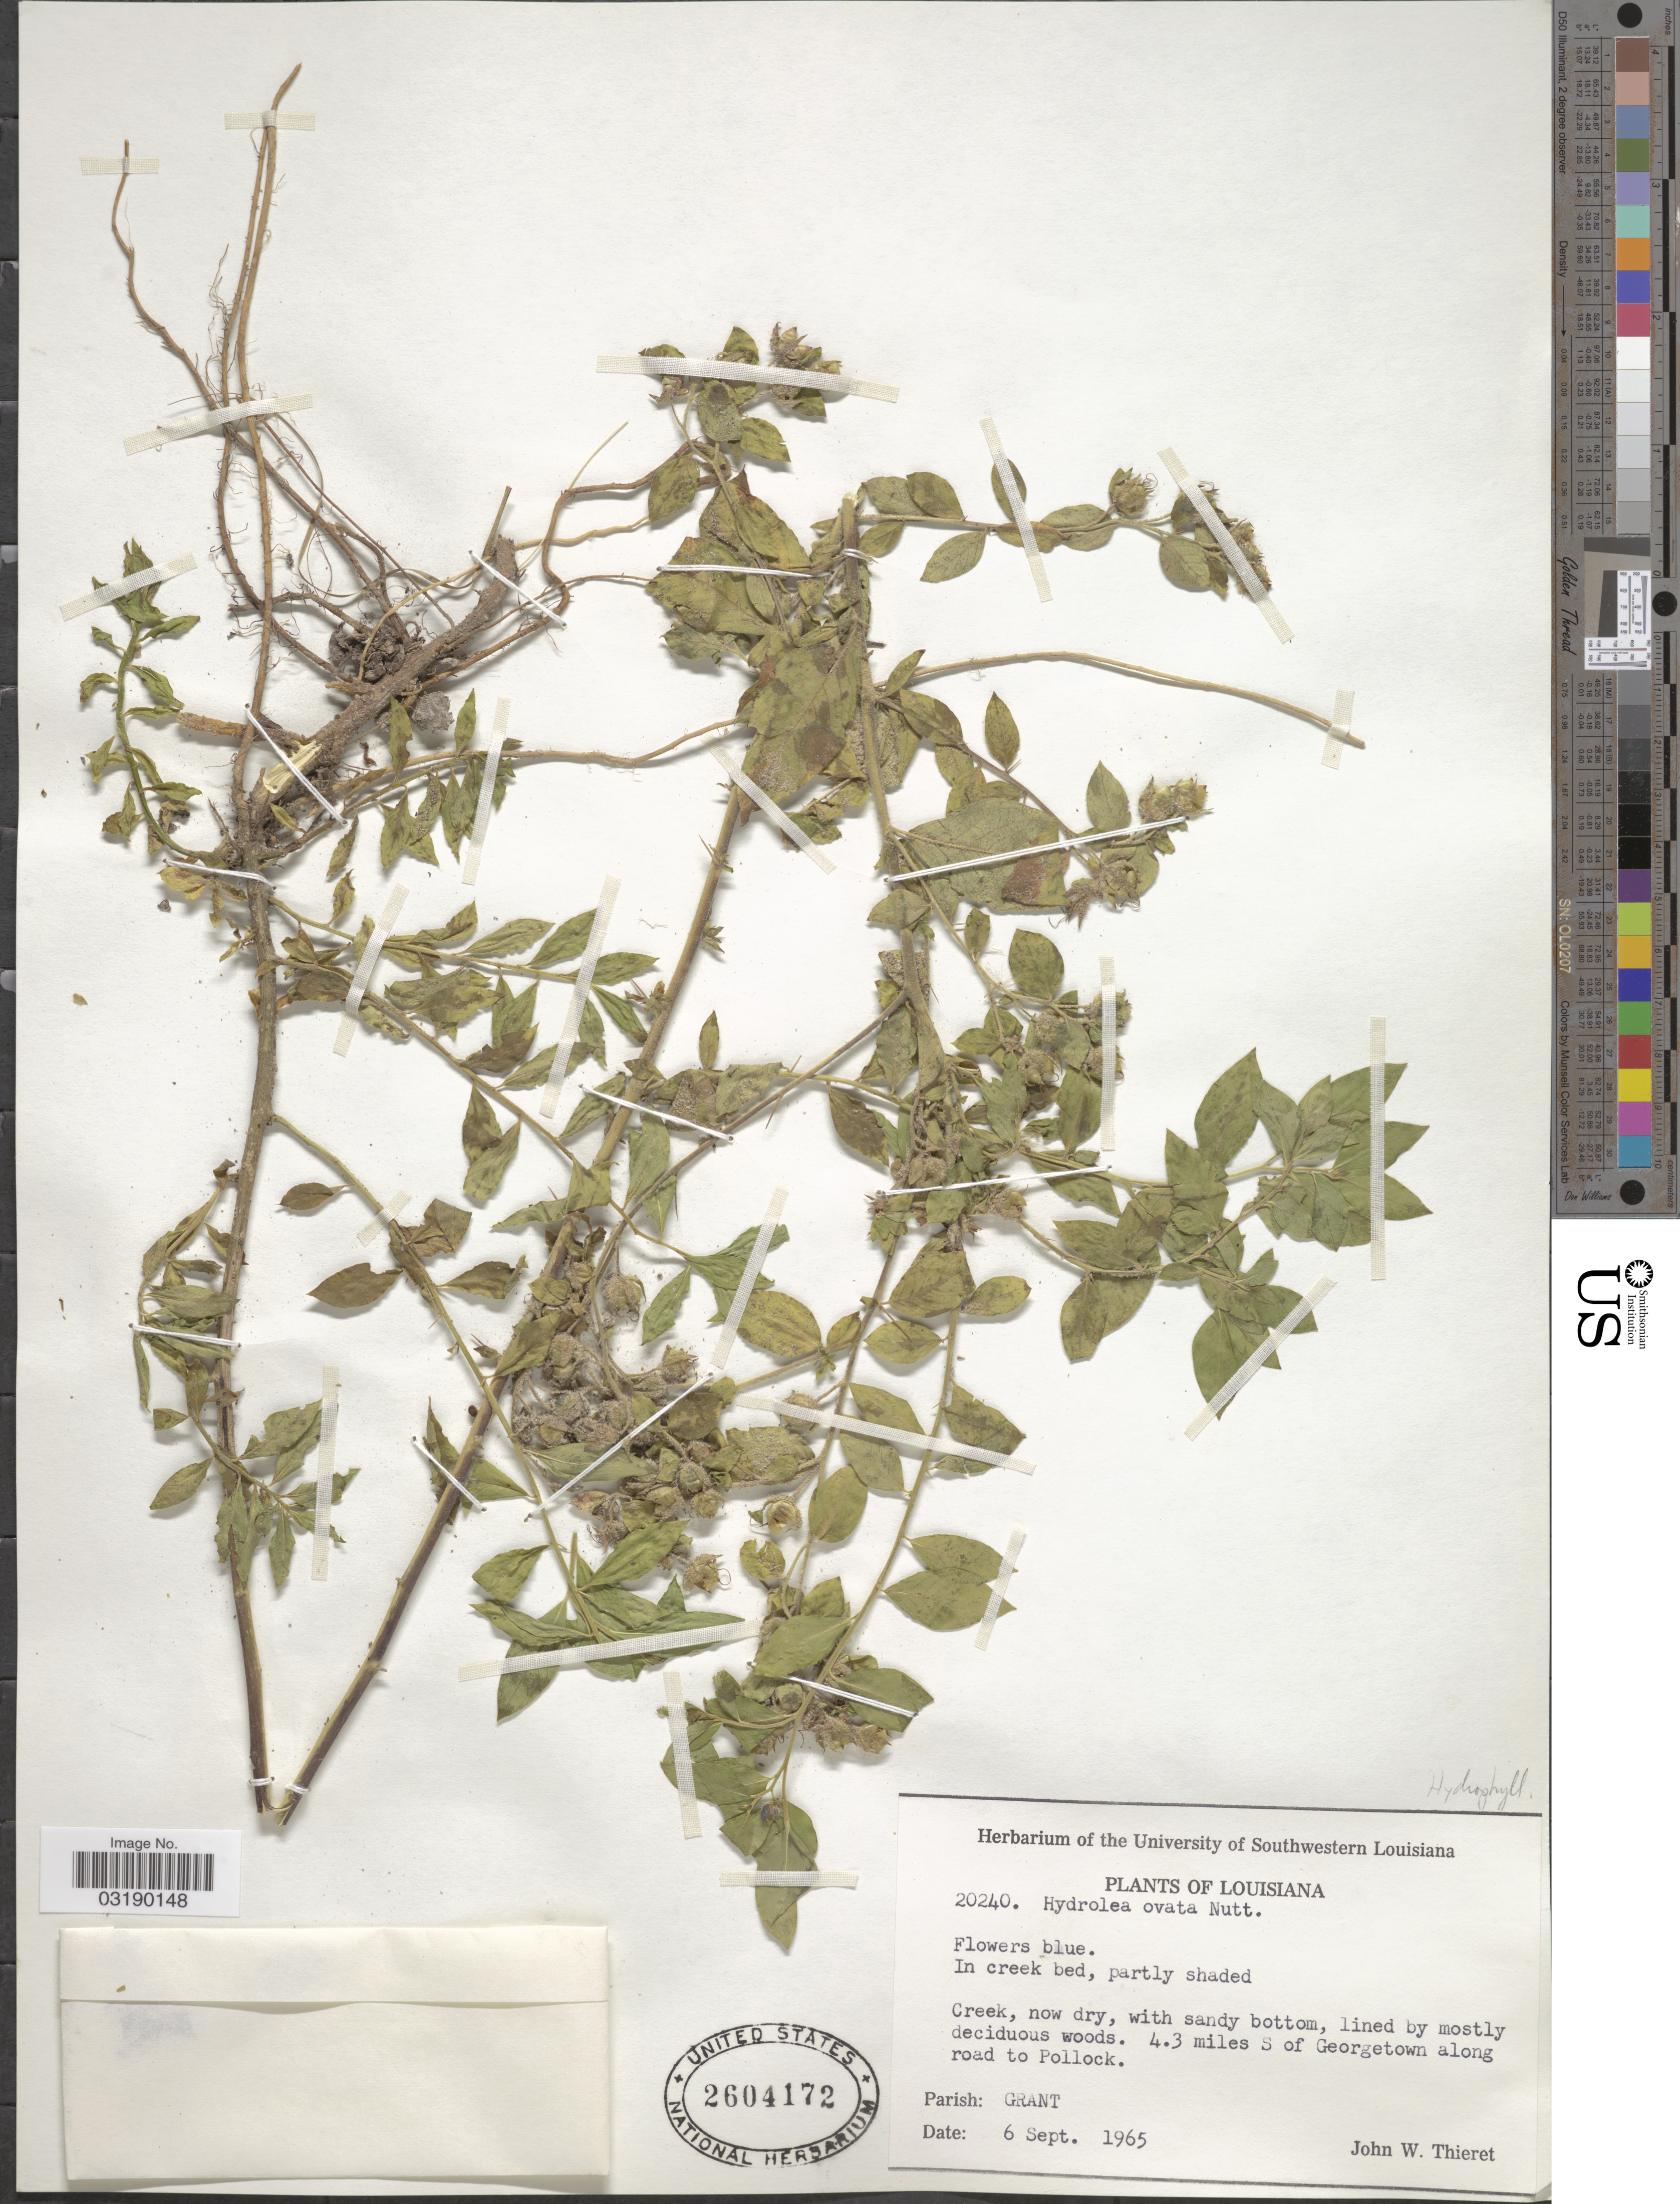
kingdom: Plantae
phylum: Tracheophyta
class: Magnoliopsida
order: Solanales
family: Hydroleaceae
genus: Hydrolea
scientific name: Hydrolea ovata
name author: Nutt. ex Choisy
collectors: J. W. Thieret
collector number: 20240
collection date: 1965-09-06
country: United States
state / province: Louisiana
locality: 4.3 miles S of Georgetown along road to Pollock. Parish: Grant.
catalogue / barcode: US 2604172